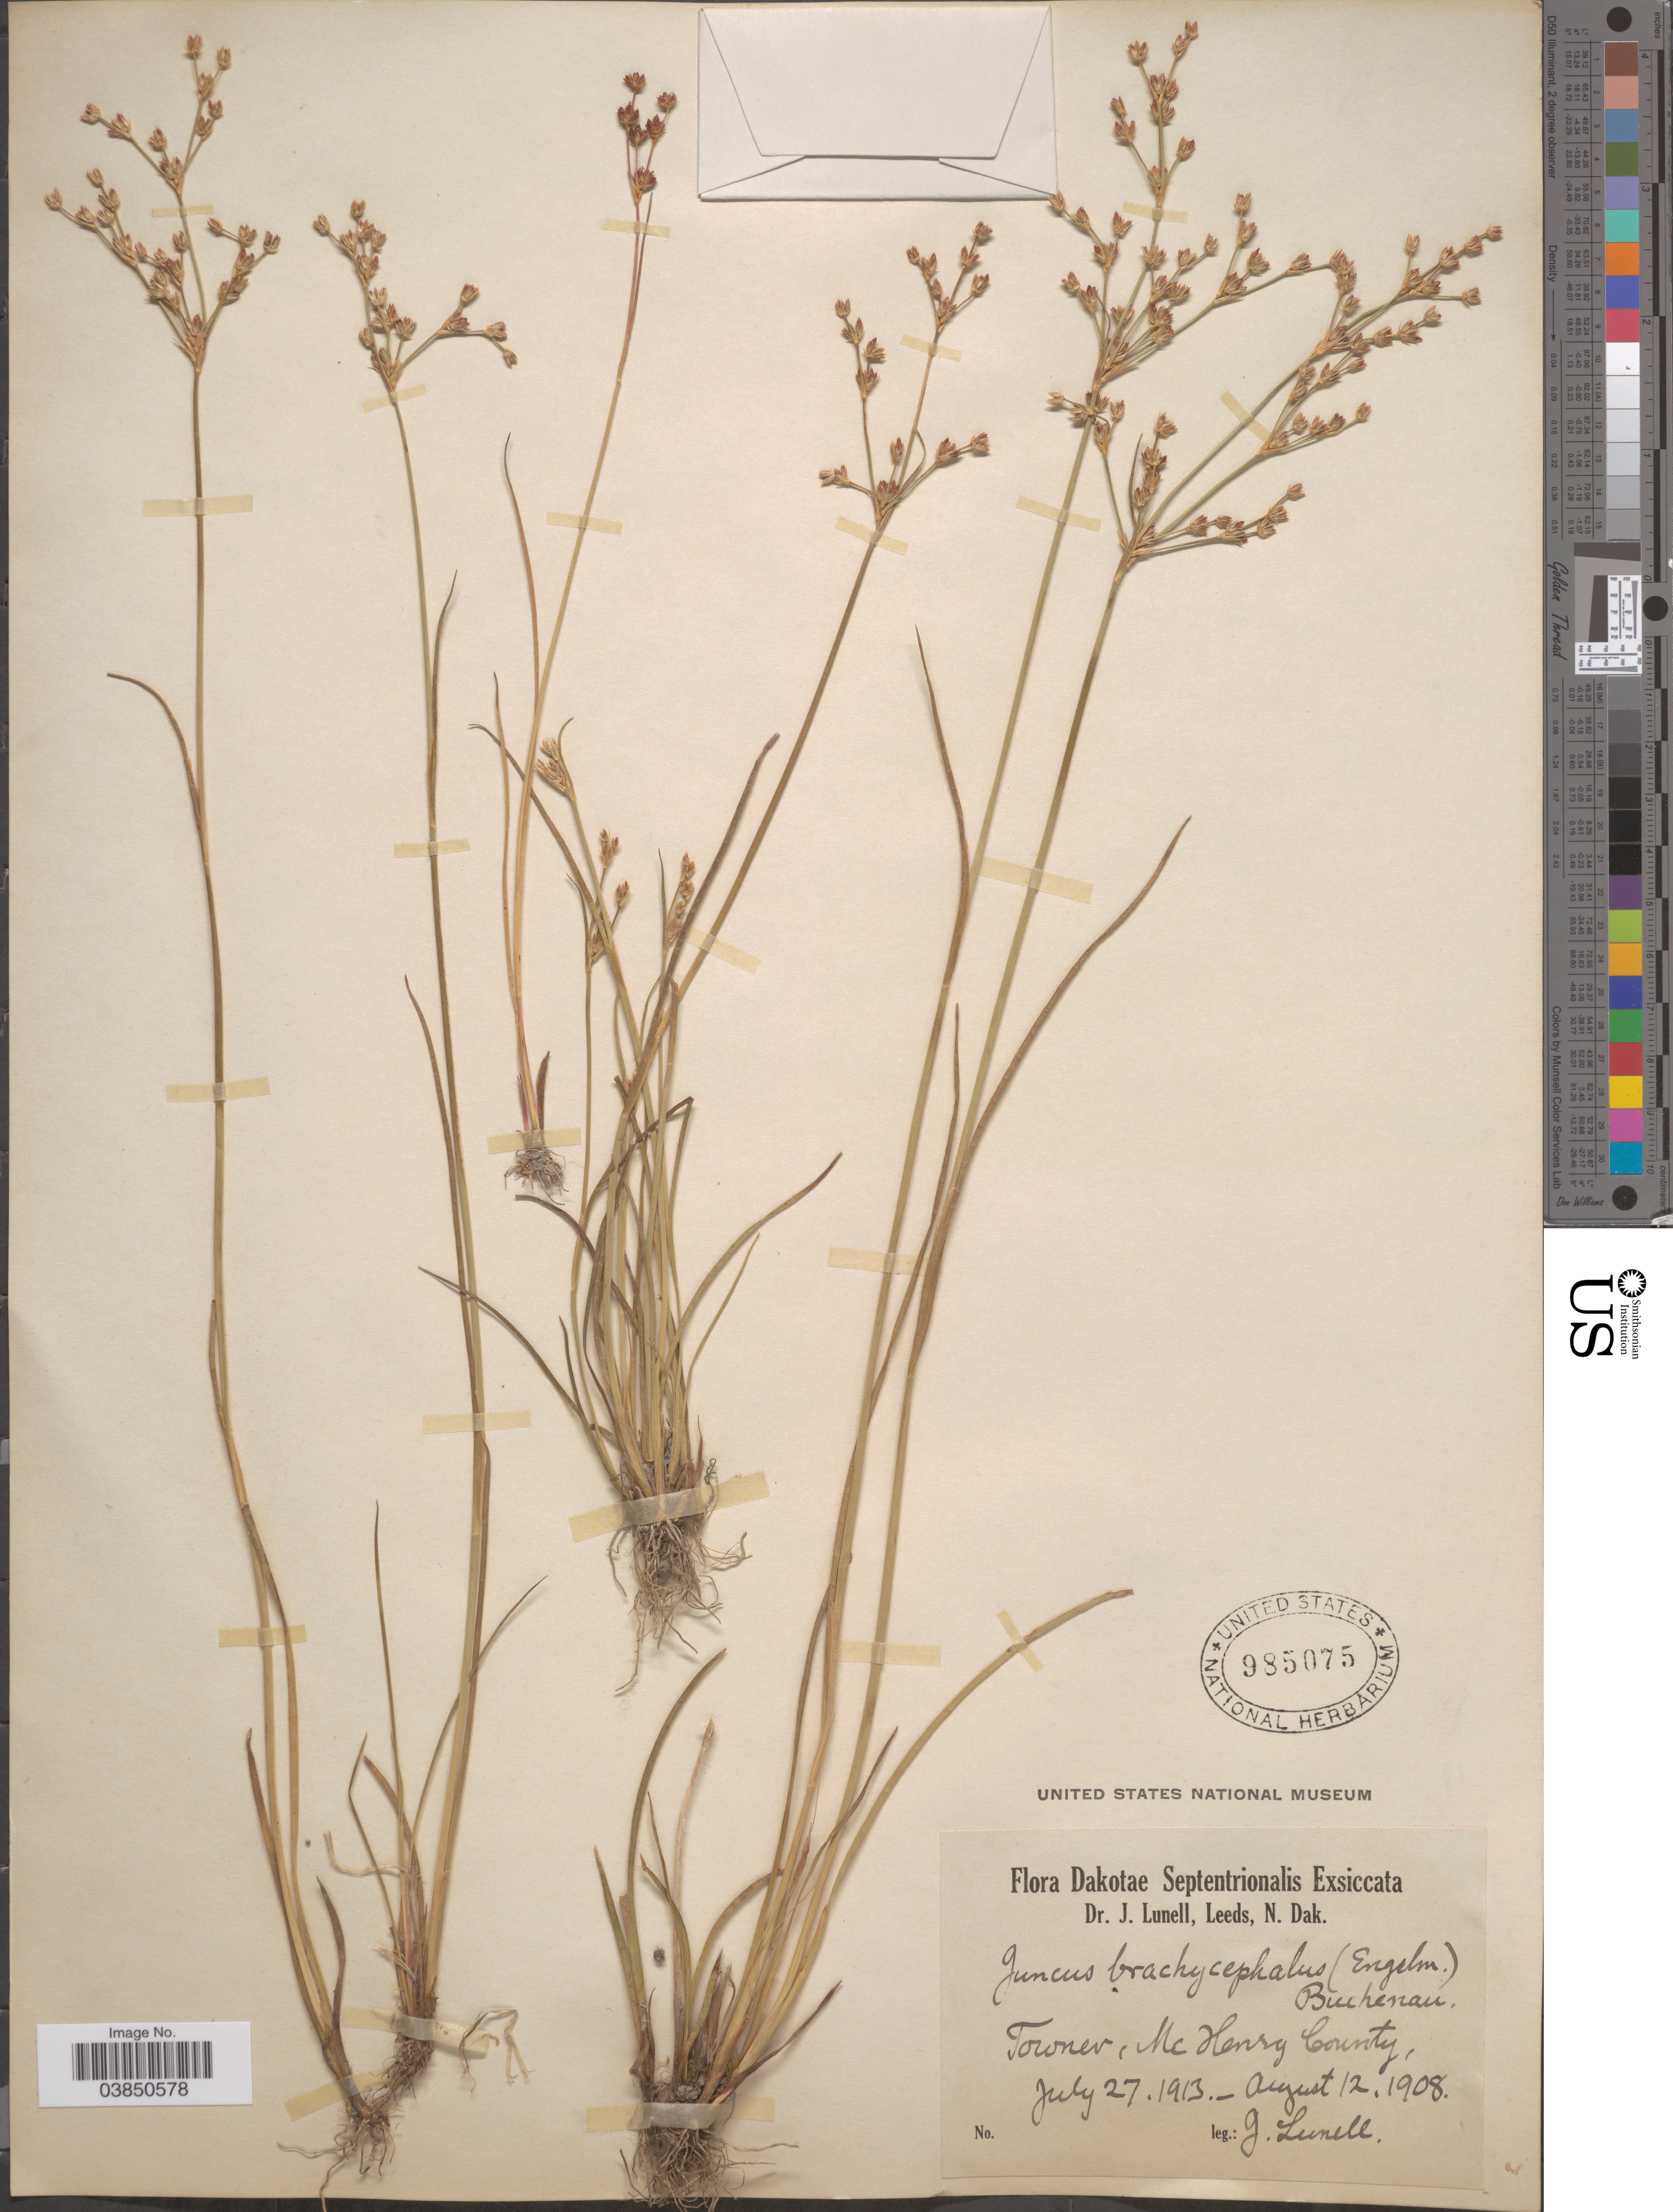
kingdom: Plantae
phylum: Tracheophyta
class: Liliopsida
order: Poales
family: Juncaceae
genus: Juncus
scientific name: Juncus brachycephalus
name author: (Engelm.) Buchenau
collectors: J. Lunell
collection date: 1908-08-12/1913-07-27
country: United States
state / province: North Dakota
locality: Dakotae Septentrionalis. Towner, McHenry County.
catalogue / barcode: US 985075